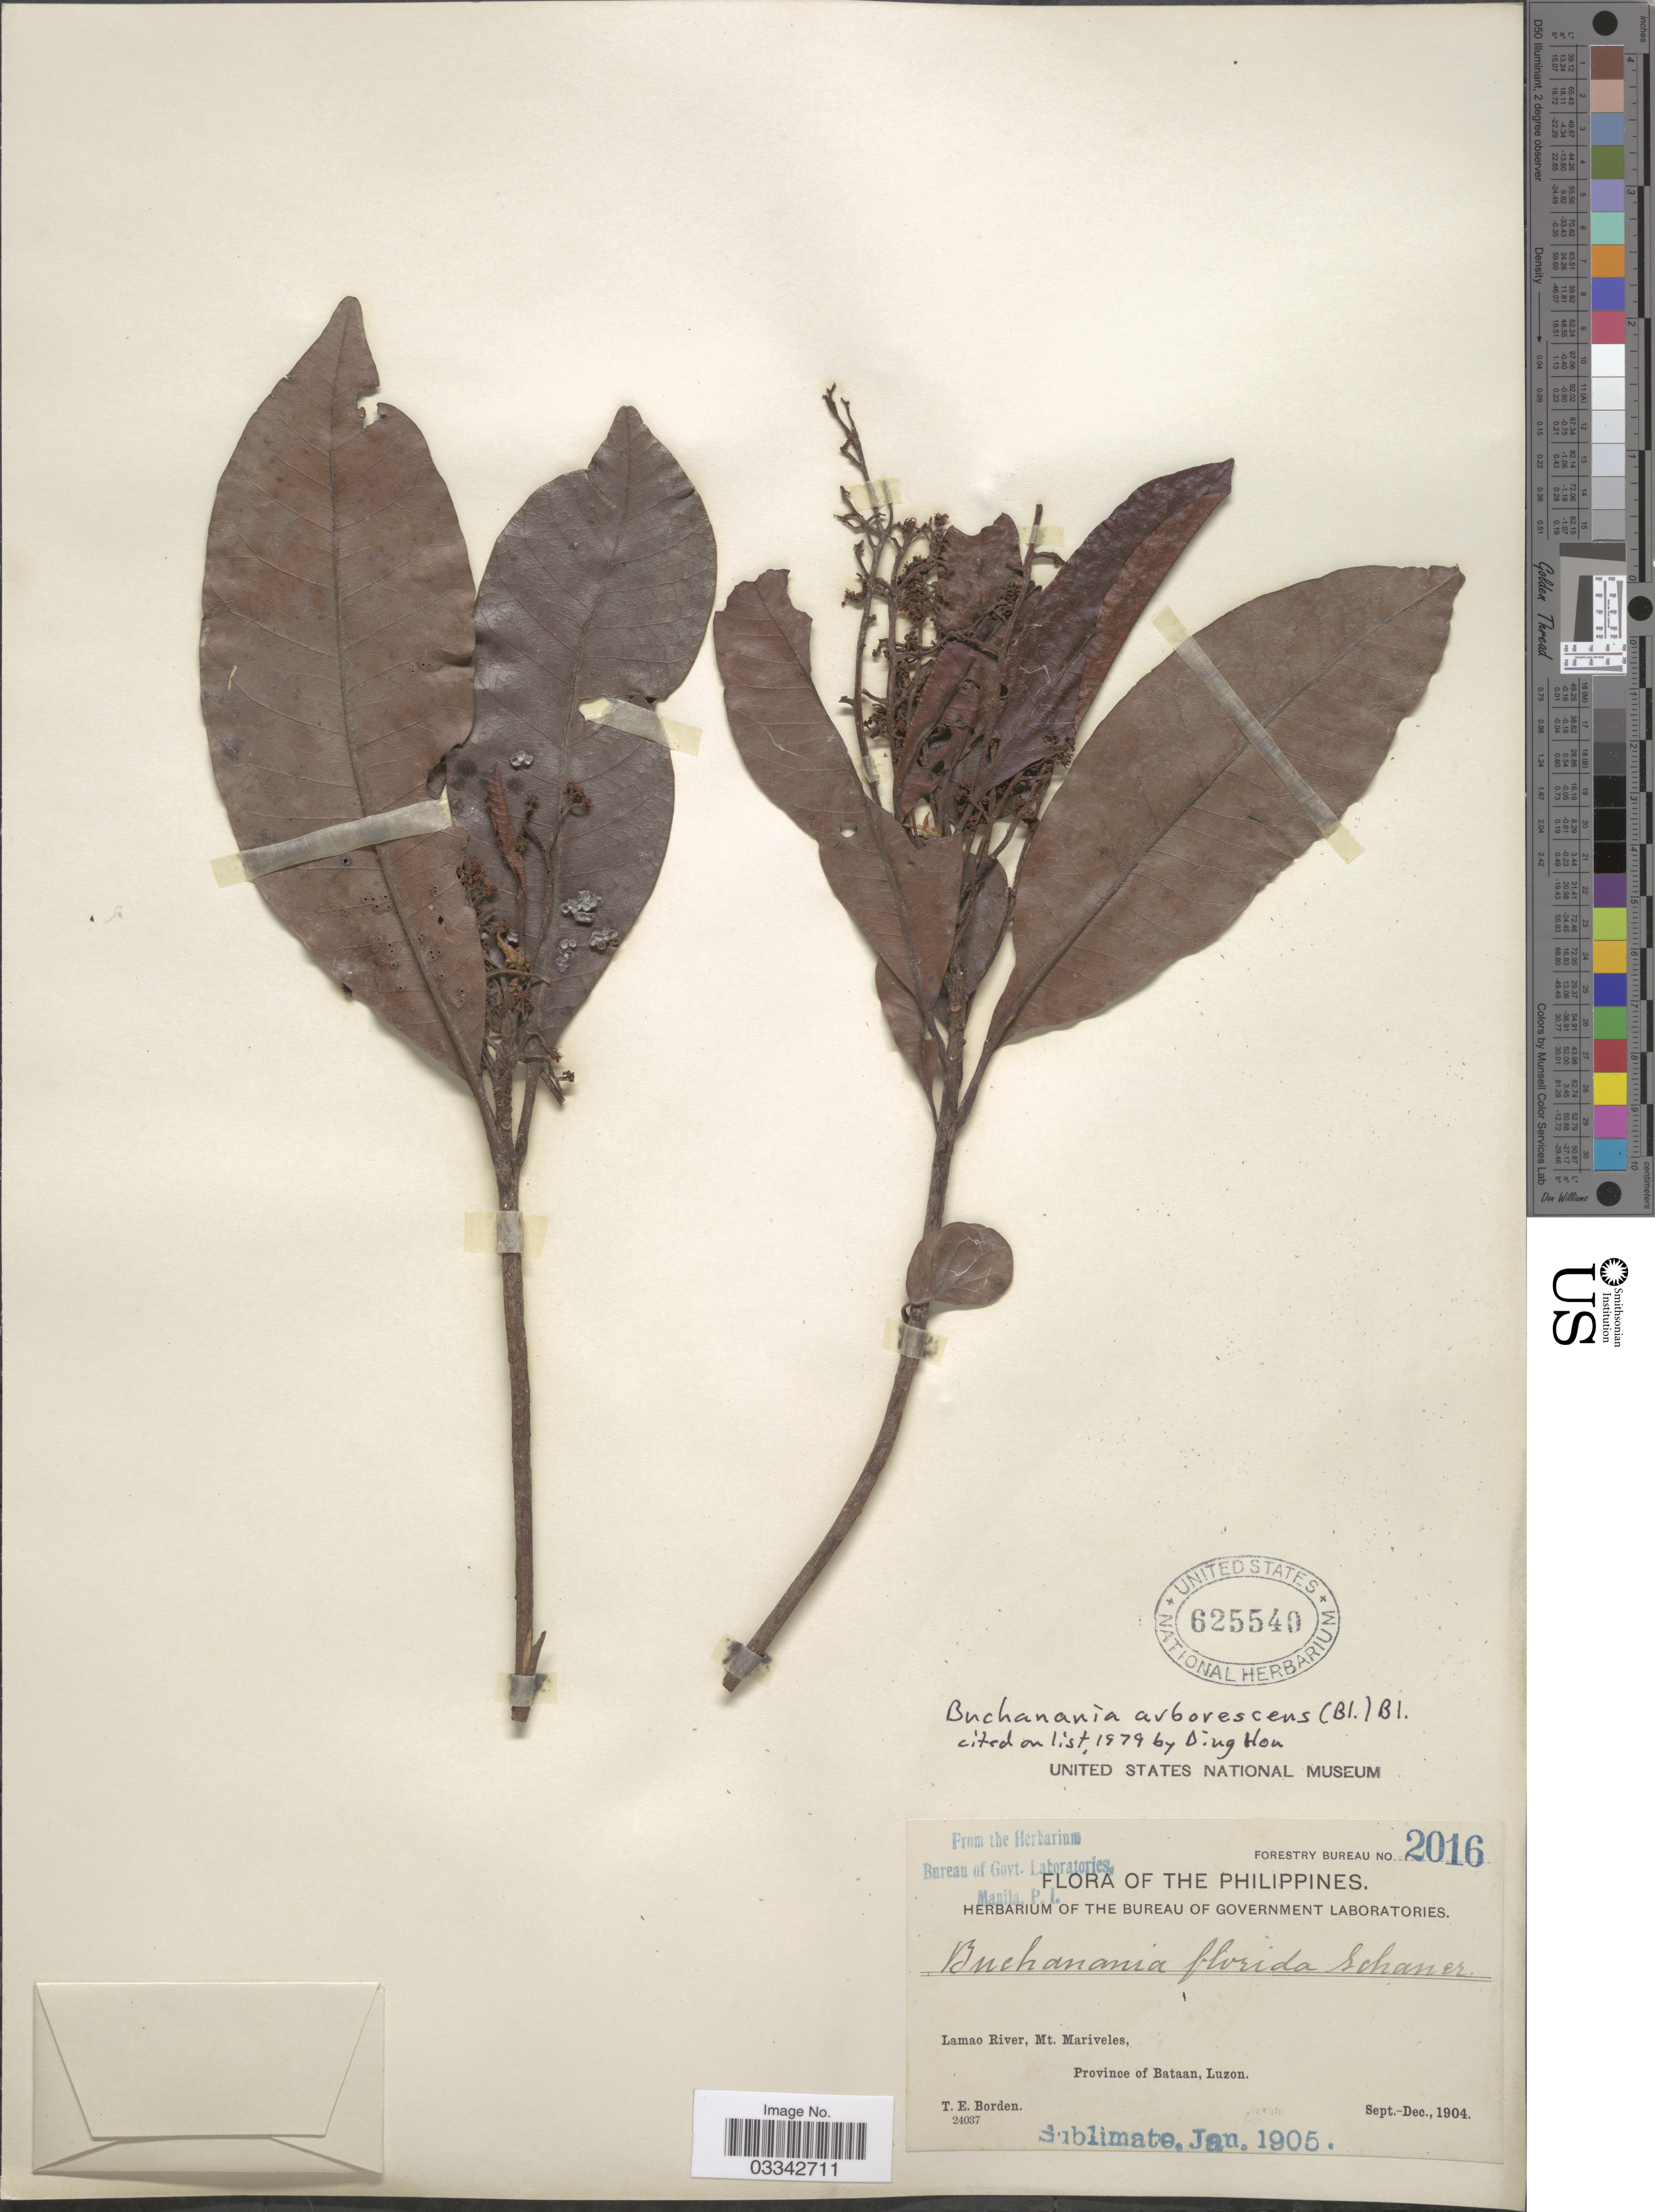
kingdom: Plantae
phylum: Tracheophyta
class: Magnoliopsida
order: Sapindales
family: Anacardiaceae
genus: Buchanania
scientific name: Buchanania arborescens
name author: (Blume) Blume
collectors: T. E. Borden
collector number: Forestry Bureau 2016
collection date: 1904-09/1904-12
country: Philippines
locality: Lamao River, Mt. Mariveles, Province of Bataan, Luzon.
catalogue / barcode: US 625540